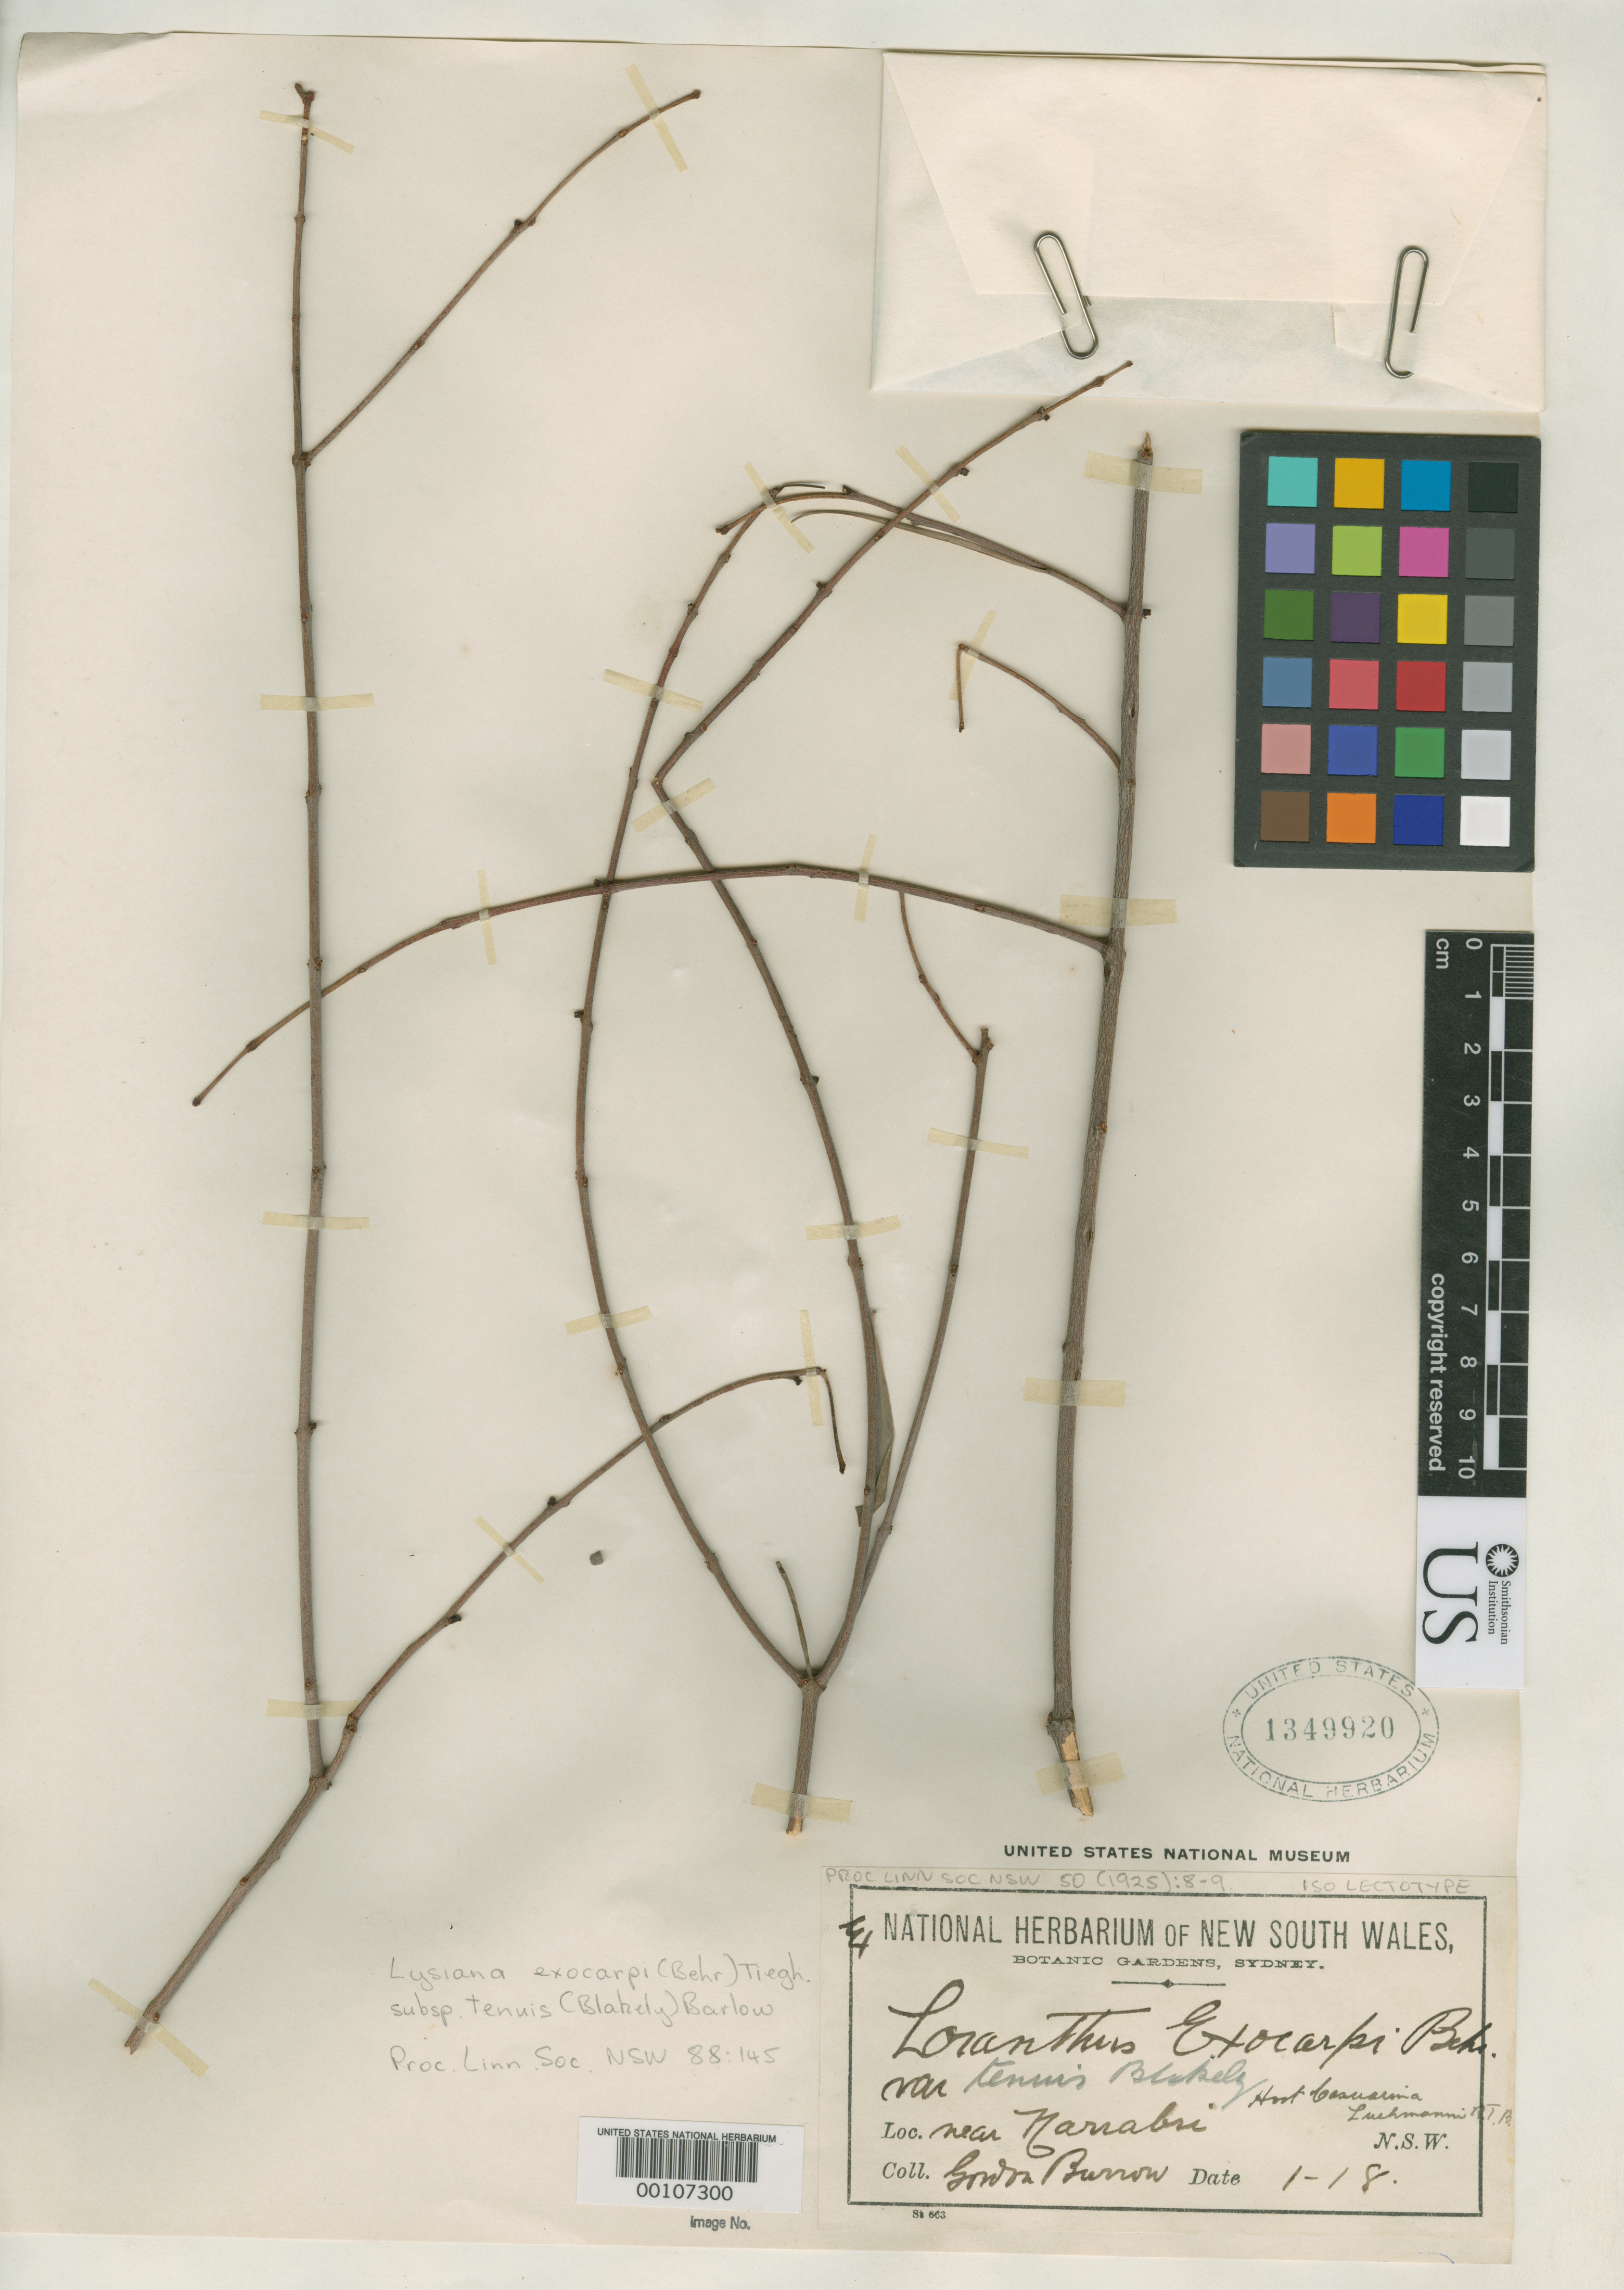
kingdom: Plantae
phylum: Tracheophyta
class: Magnoliopsida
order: Santalales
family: Loranthaceae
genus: Loranthus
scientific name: Loranthus exocarpi var. tenuis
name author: Blakely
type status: Isolectotype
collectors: G. Burrow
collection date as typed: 18 Jan 1918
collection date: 1918-01-18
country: Australia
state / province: New South Wales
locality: Near Narrabri.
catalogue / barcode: US 1349920